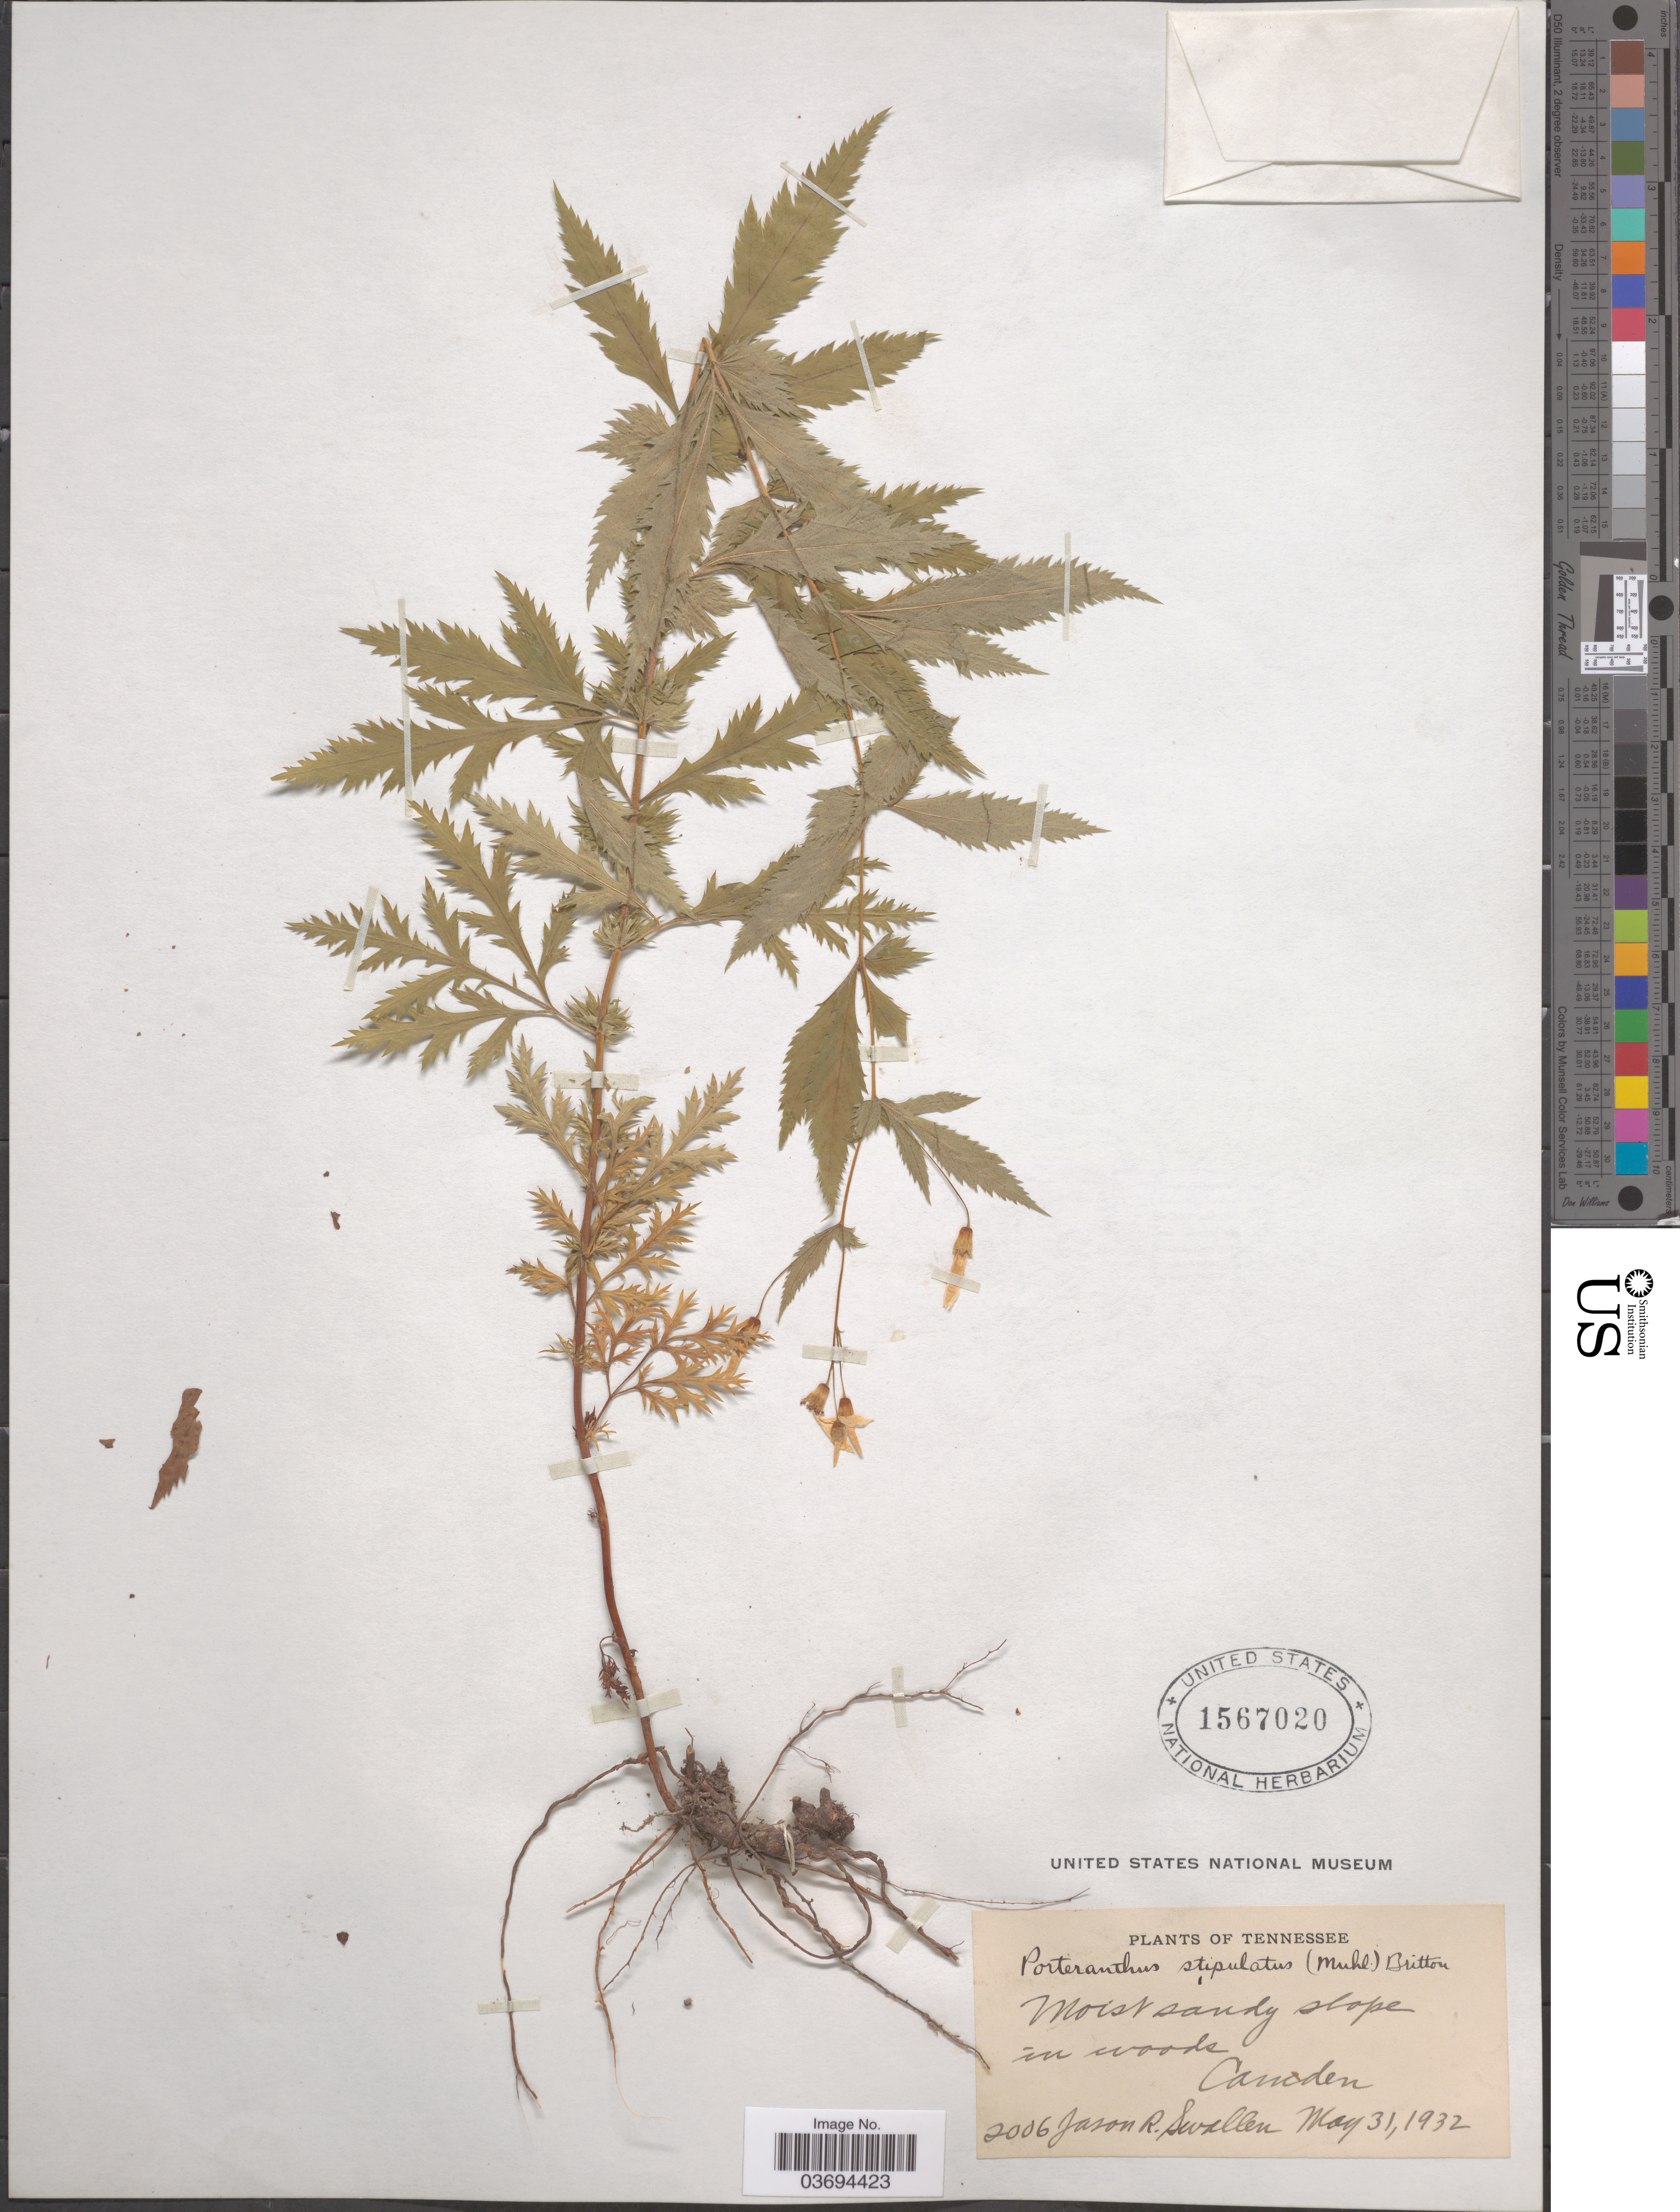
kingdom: Plantae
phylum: Tracheophyta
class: Magnoliopsida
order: Rosales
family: Rosaceae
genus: Gillenia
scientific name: Gillenia stipulata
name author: (Muhl. ex Willd.) Nutt.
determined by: Strong, Mark T., (BOT), Smithsonian Institution - National Museum of Natural History (UNITED STATES)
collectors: J. R. Swallen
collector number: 2006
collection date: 1932-05-31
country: United States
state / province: Tennessee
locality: Camden.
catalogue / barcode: US 1567020